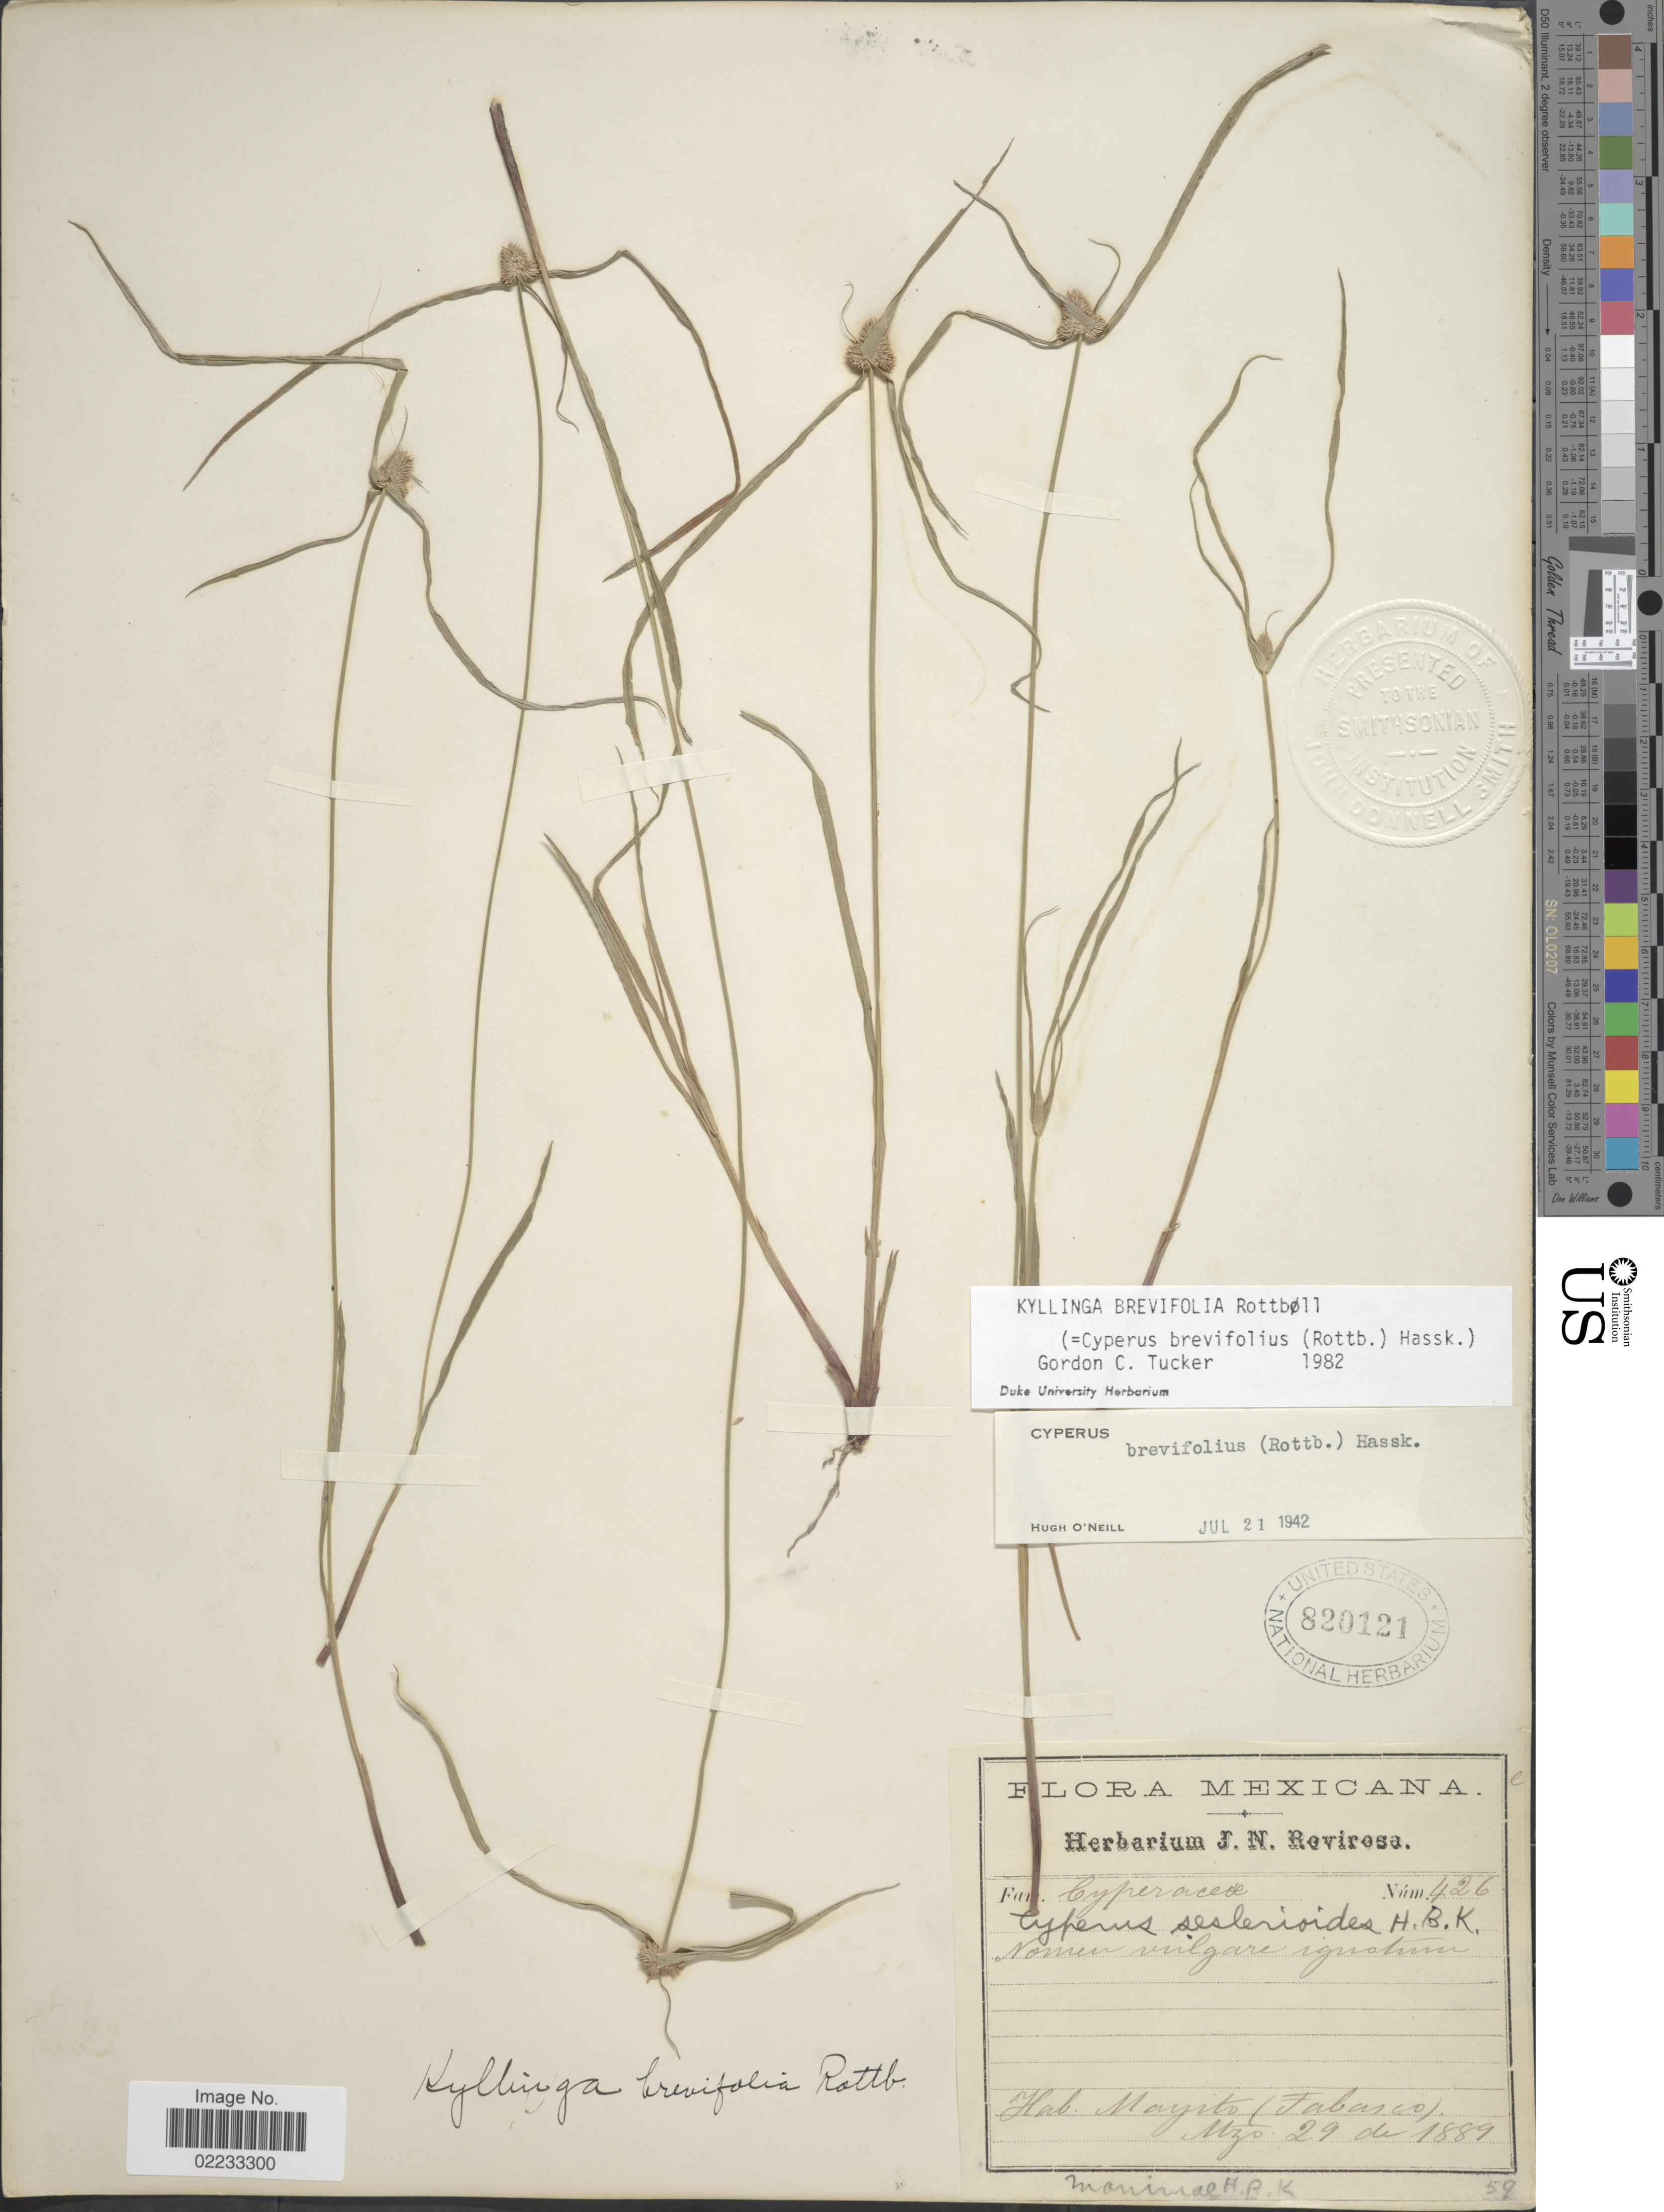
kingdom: Plantae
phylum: Tracheophyta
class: Liliopsida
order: Poales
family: Cyperaceae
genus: Cyperus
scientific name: Cyperus hortensis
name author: (Salzm. ex Steud.) Dorr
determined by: Strong, Mark T., (BOT), Smithsonian Institution - National Museum of Natural History (UNITED STATES)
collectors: ex herb. J. N. Rovirosa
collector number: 426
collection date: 1889-03-29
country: Mexico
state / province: Tabasco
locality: Mayito.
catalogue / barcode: US 820121